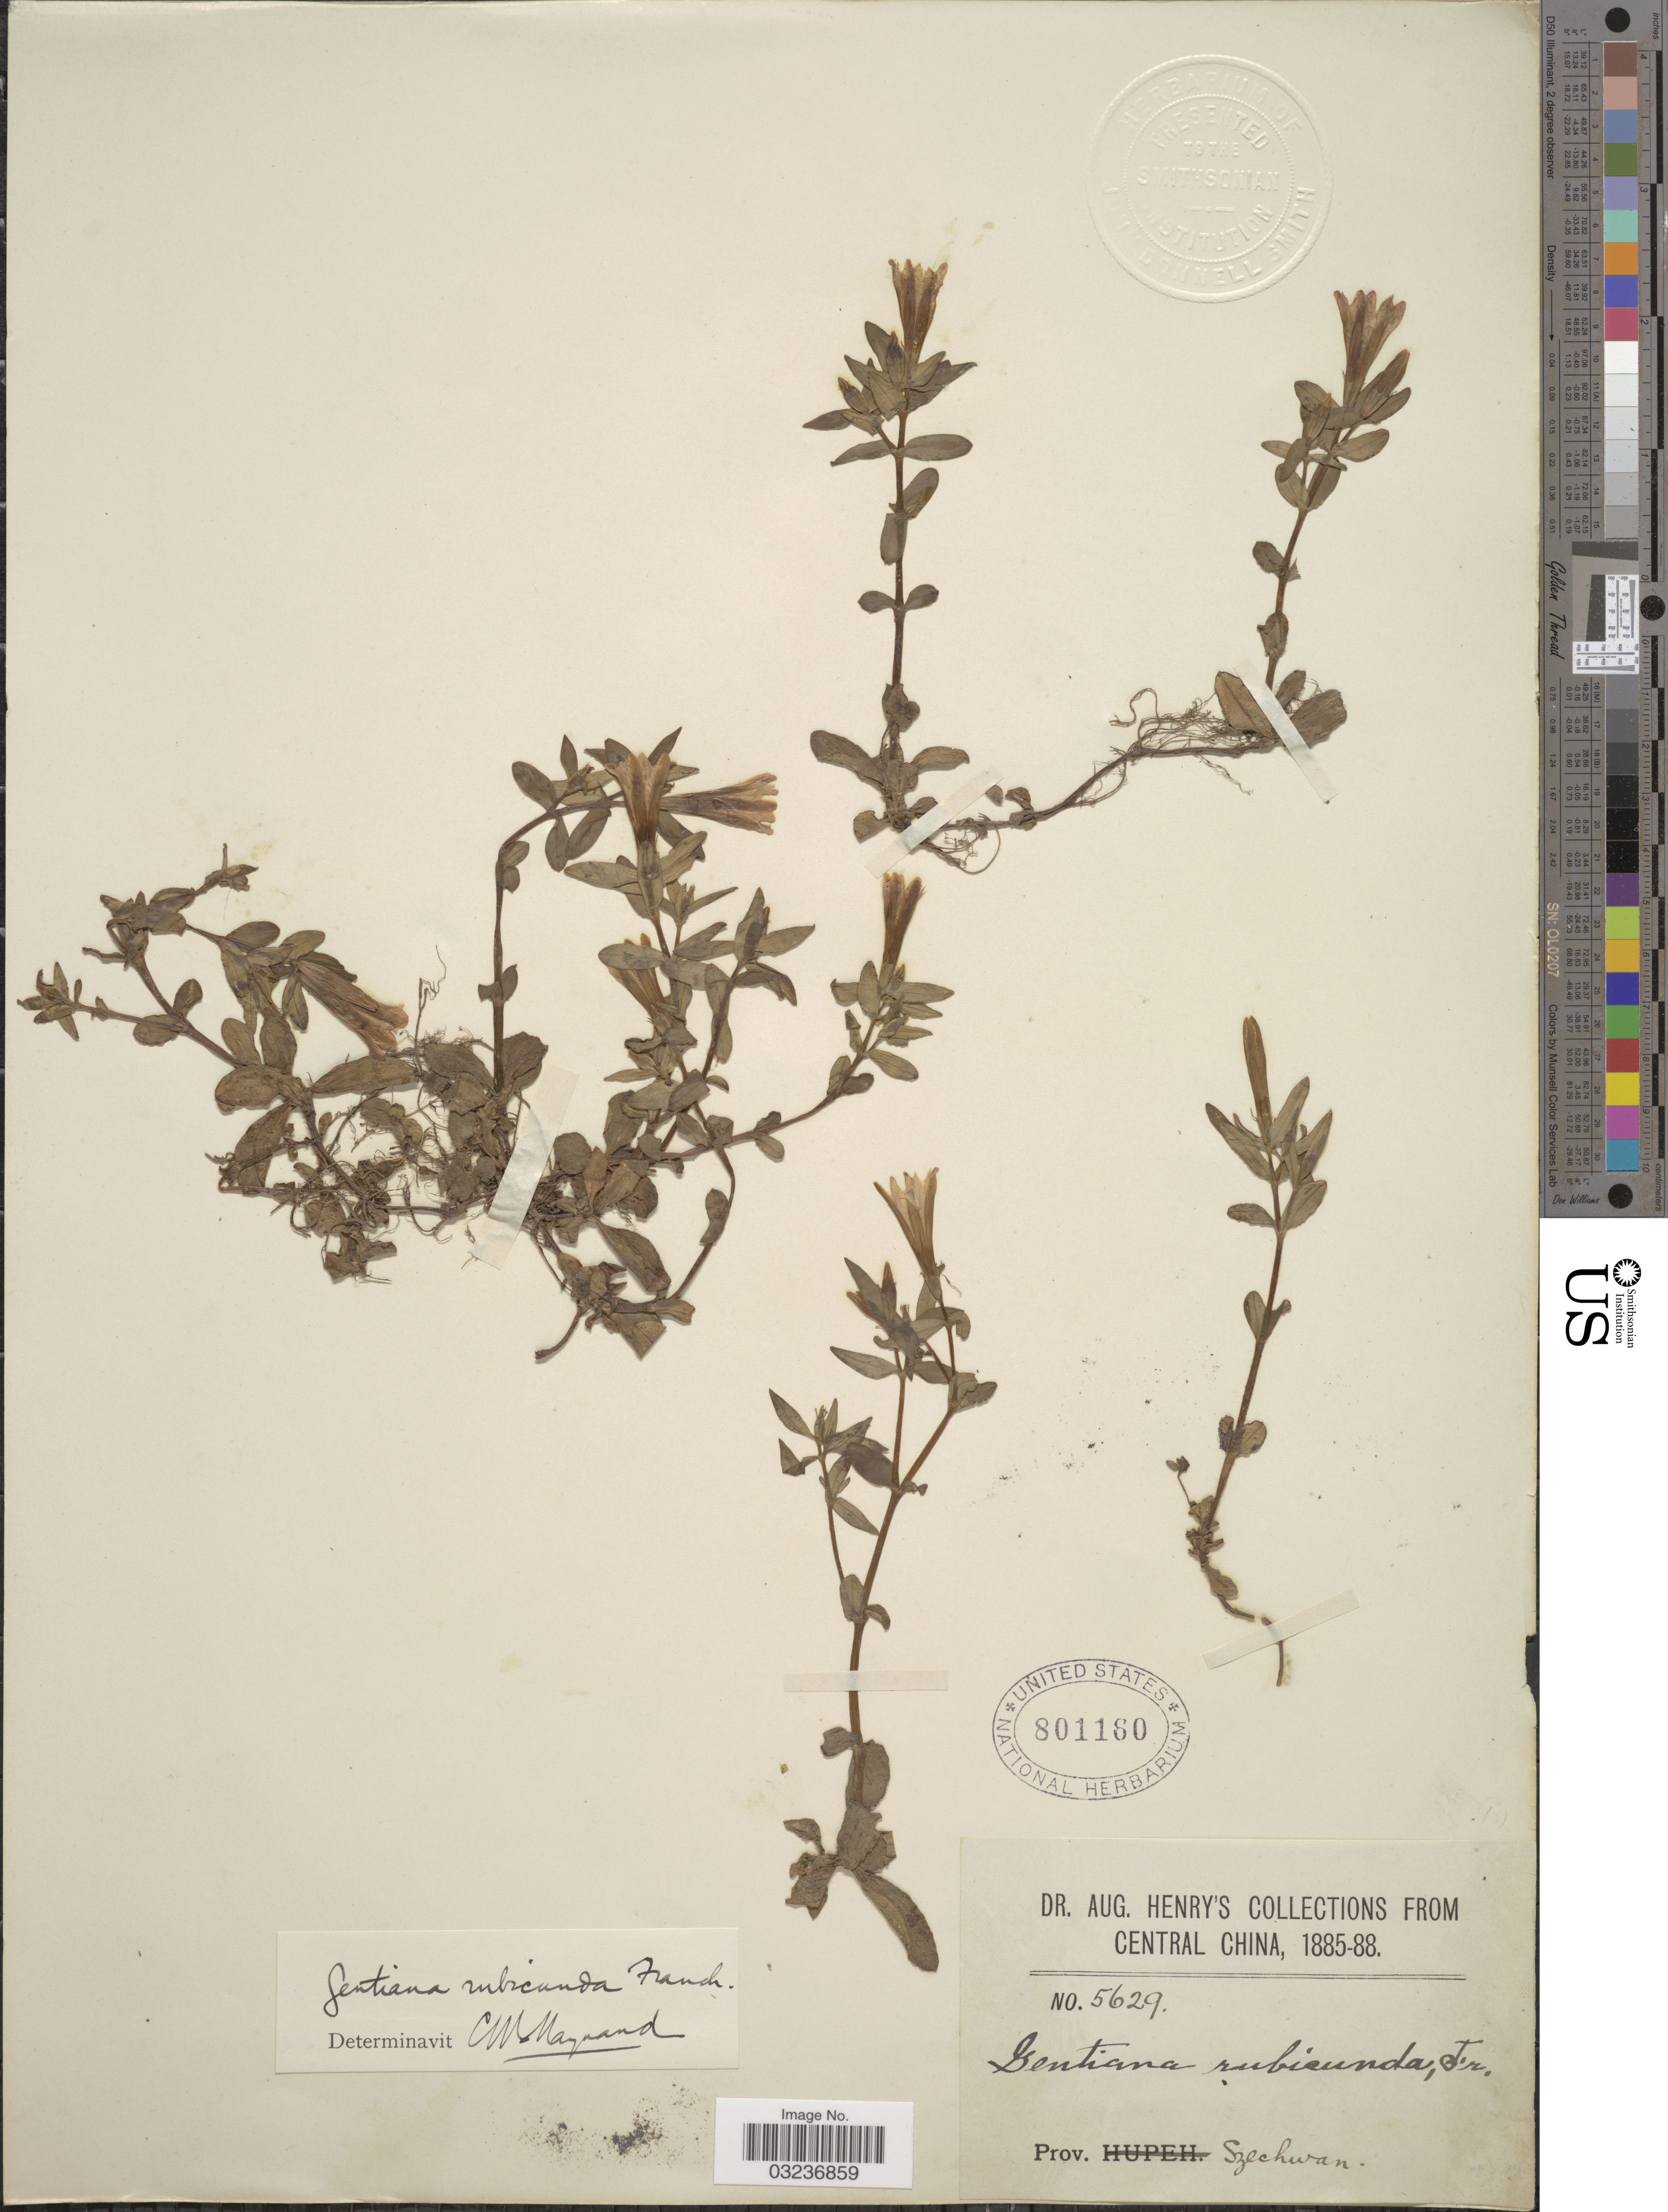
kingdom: Plantae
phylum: Tracheophyta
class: Magnoliopsida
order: Gentianales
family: Gentianaceae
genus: Gentiana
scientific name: Gentiana rubicunda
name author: Franch.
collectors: A. Henry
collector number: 5629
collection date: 1885/1888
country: China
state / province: Sichuan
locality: Central China, Prov. Szechwan.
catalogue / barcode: US 801160